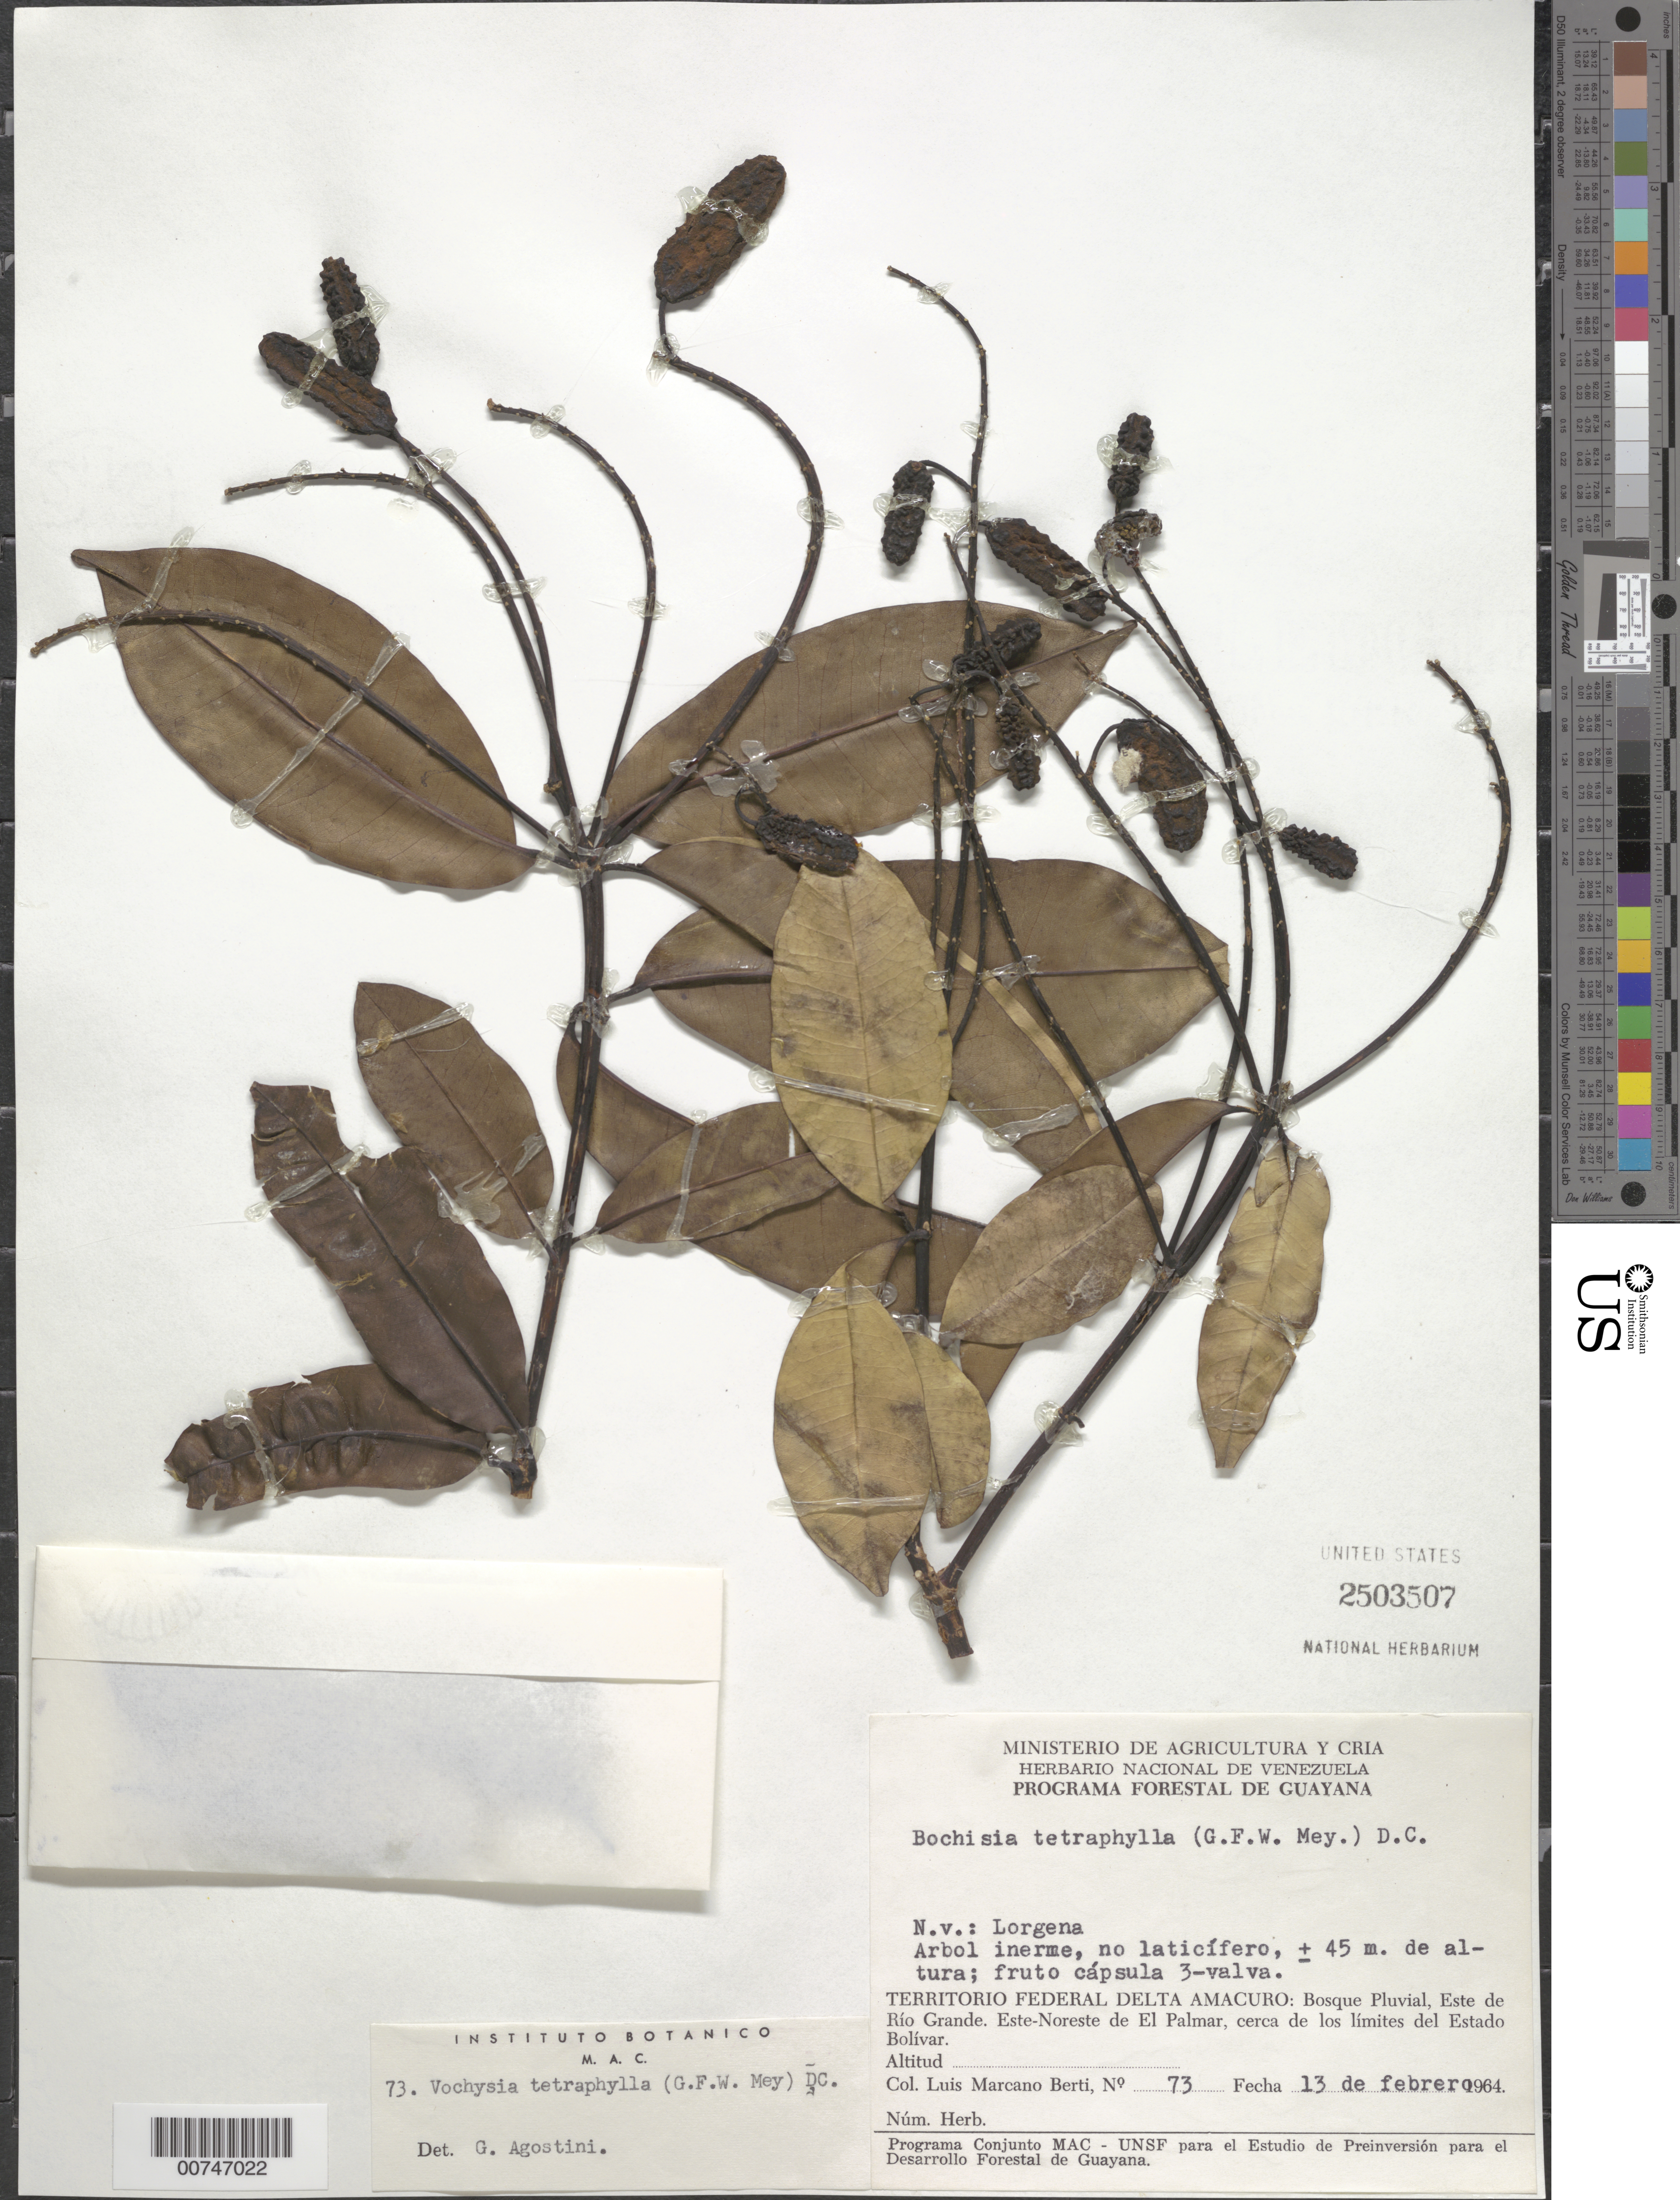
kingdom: Plantae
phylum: Tracheophyta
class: Magnoliopsida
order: Myrtales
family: Vochysiaceae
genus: Vochysia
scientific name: Vochysia tetraphylla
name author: (G. Mey.) DC.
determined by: Agostini, G.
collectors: L. Marcano-Berti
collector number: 73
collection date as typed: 13-Feb-64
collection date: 1964-02-13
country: Venezuela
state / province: Delta Amacuro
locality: Este de Río Grande, ENE de El Palmar, cerca de los limites del Estado Bolívar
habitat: Bosque pluvial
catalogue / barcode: US 2503507